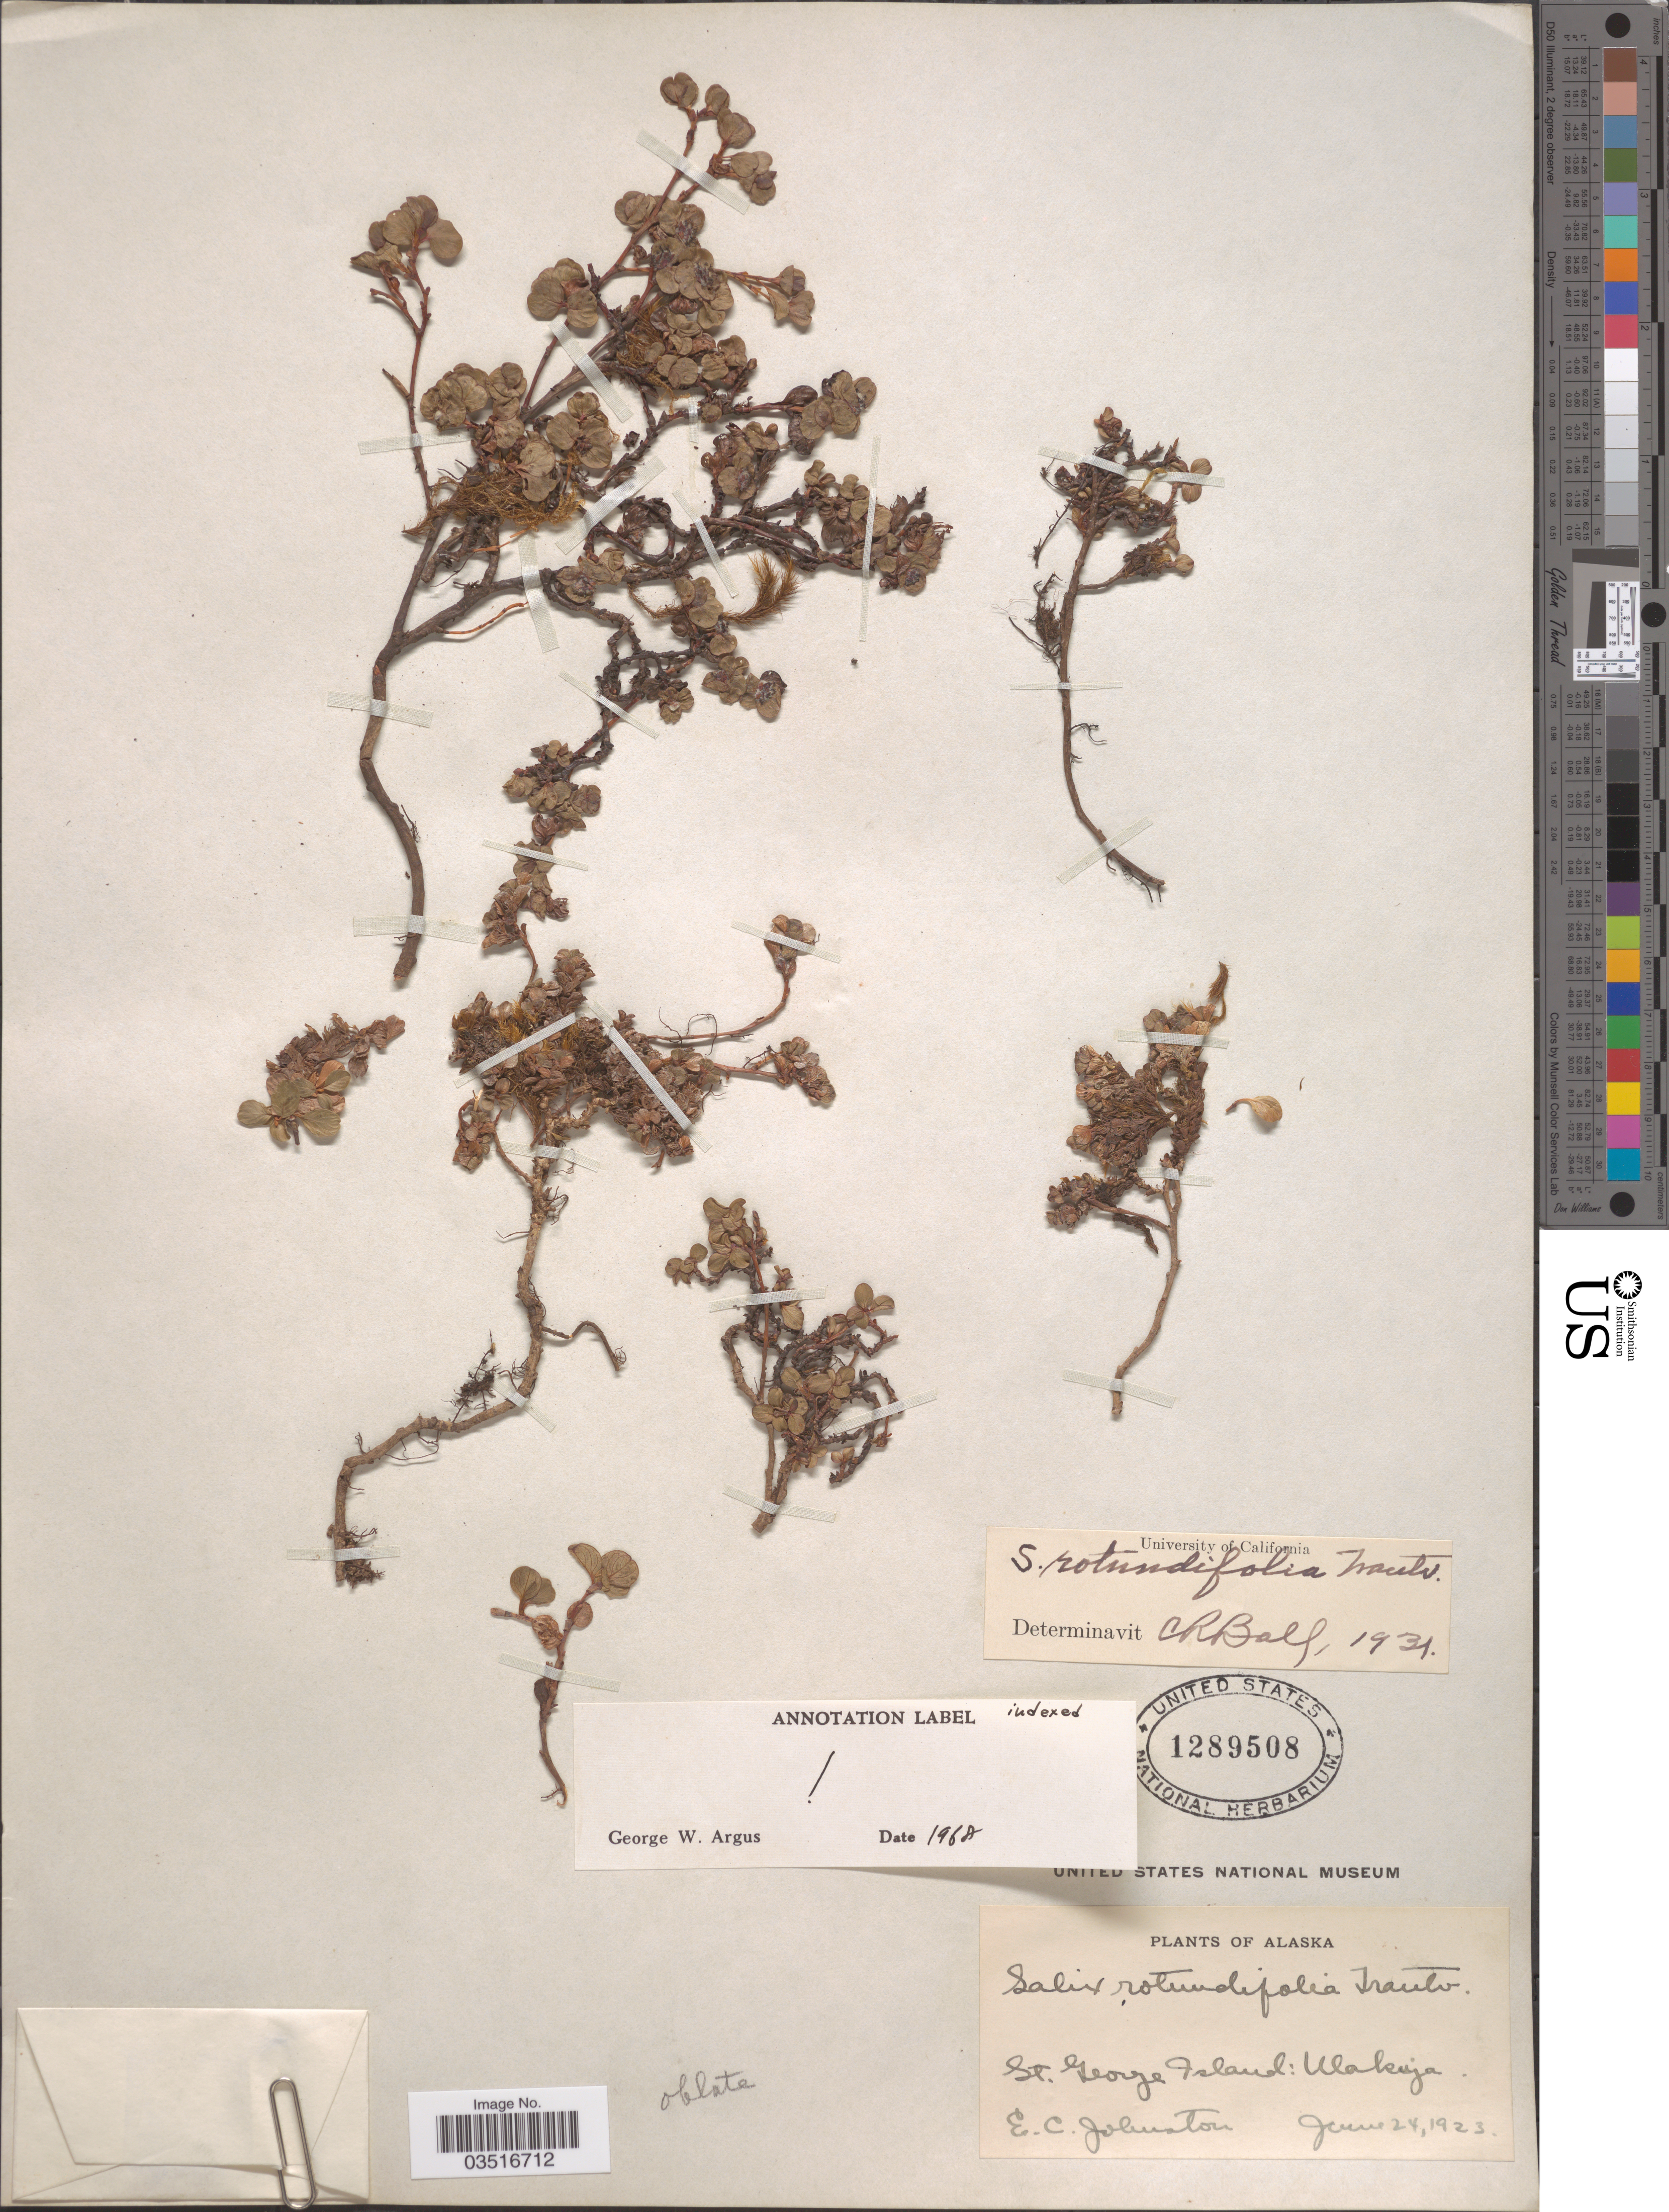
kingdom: Plantae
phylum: Tracheophyta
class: Magnoliopsida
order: Malpighiales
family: Salicaceae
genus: Salix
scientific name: Salix rotundifolia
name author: Trautv.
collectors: E. C. Johnston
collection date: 1923-06-24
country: United States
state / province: Alaska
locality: St. George Island: Ulakiya.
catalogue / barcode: US 1289508